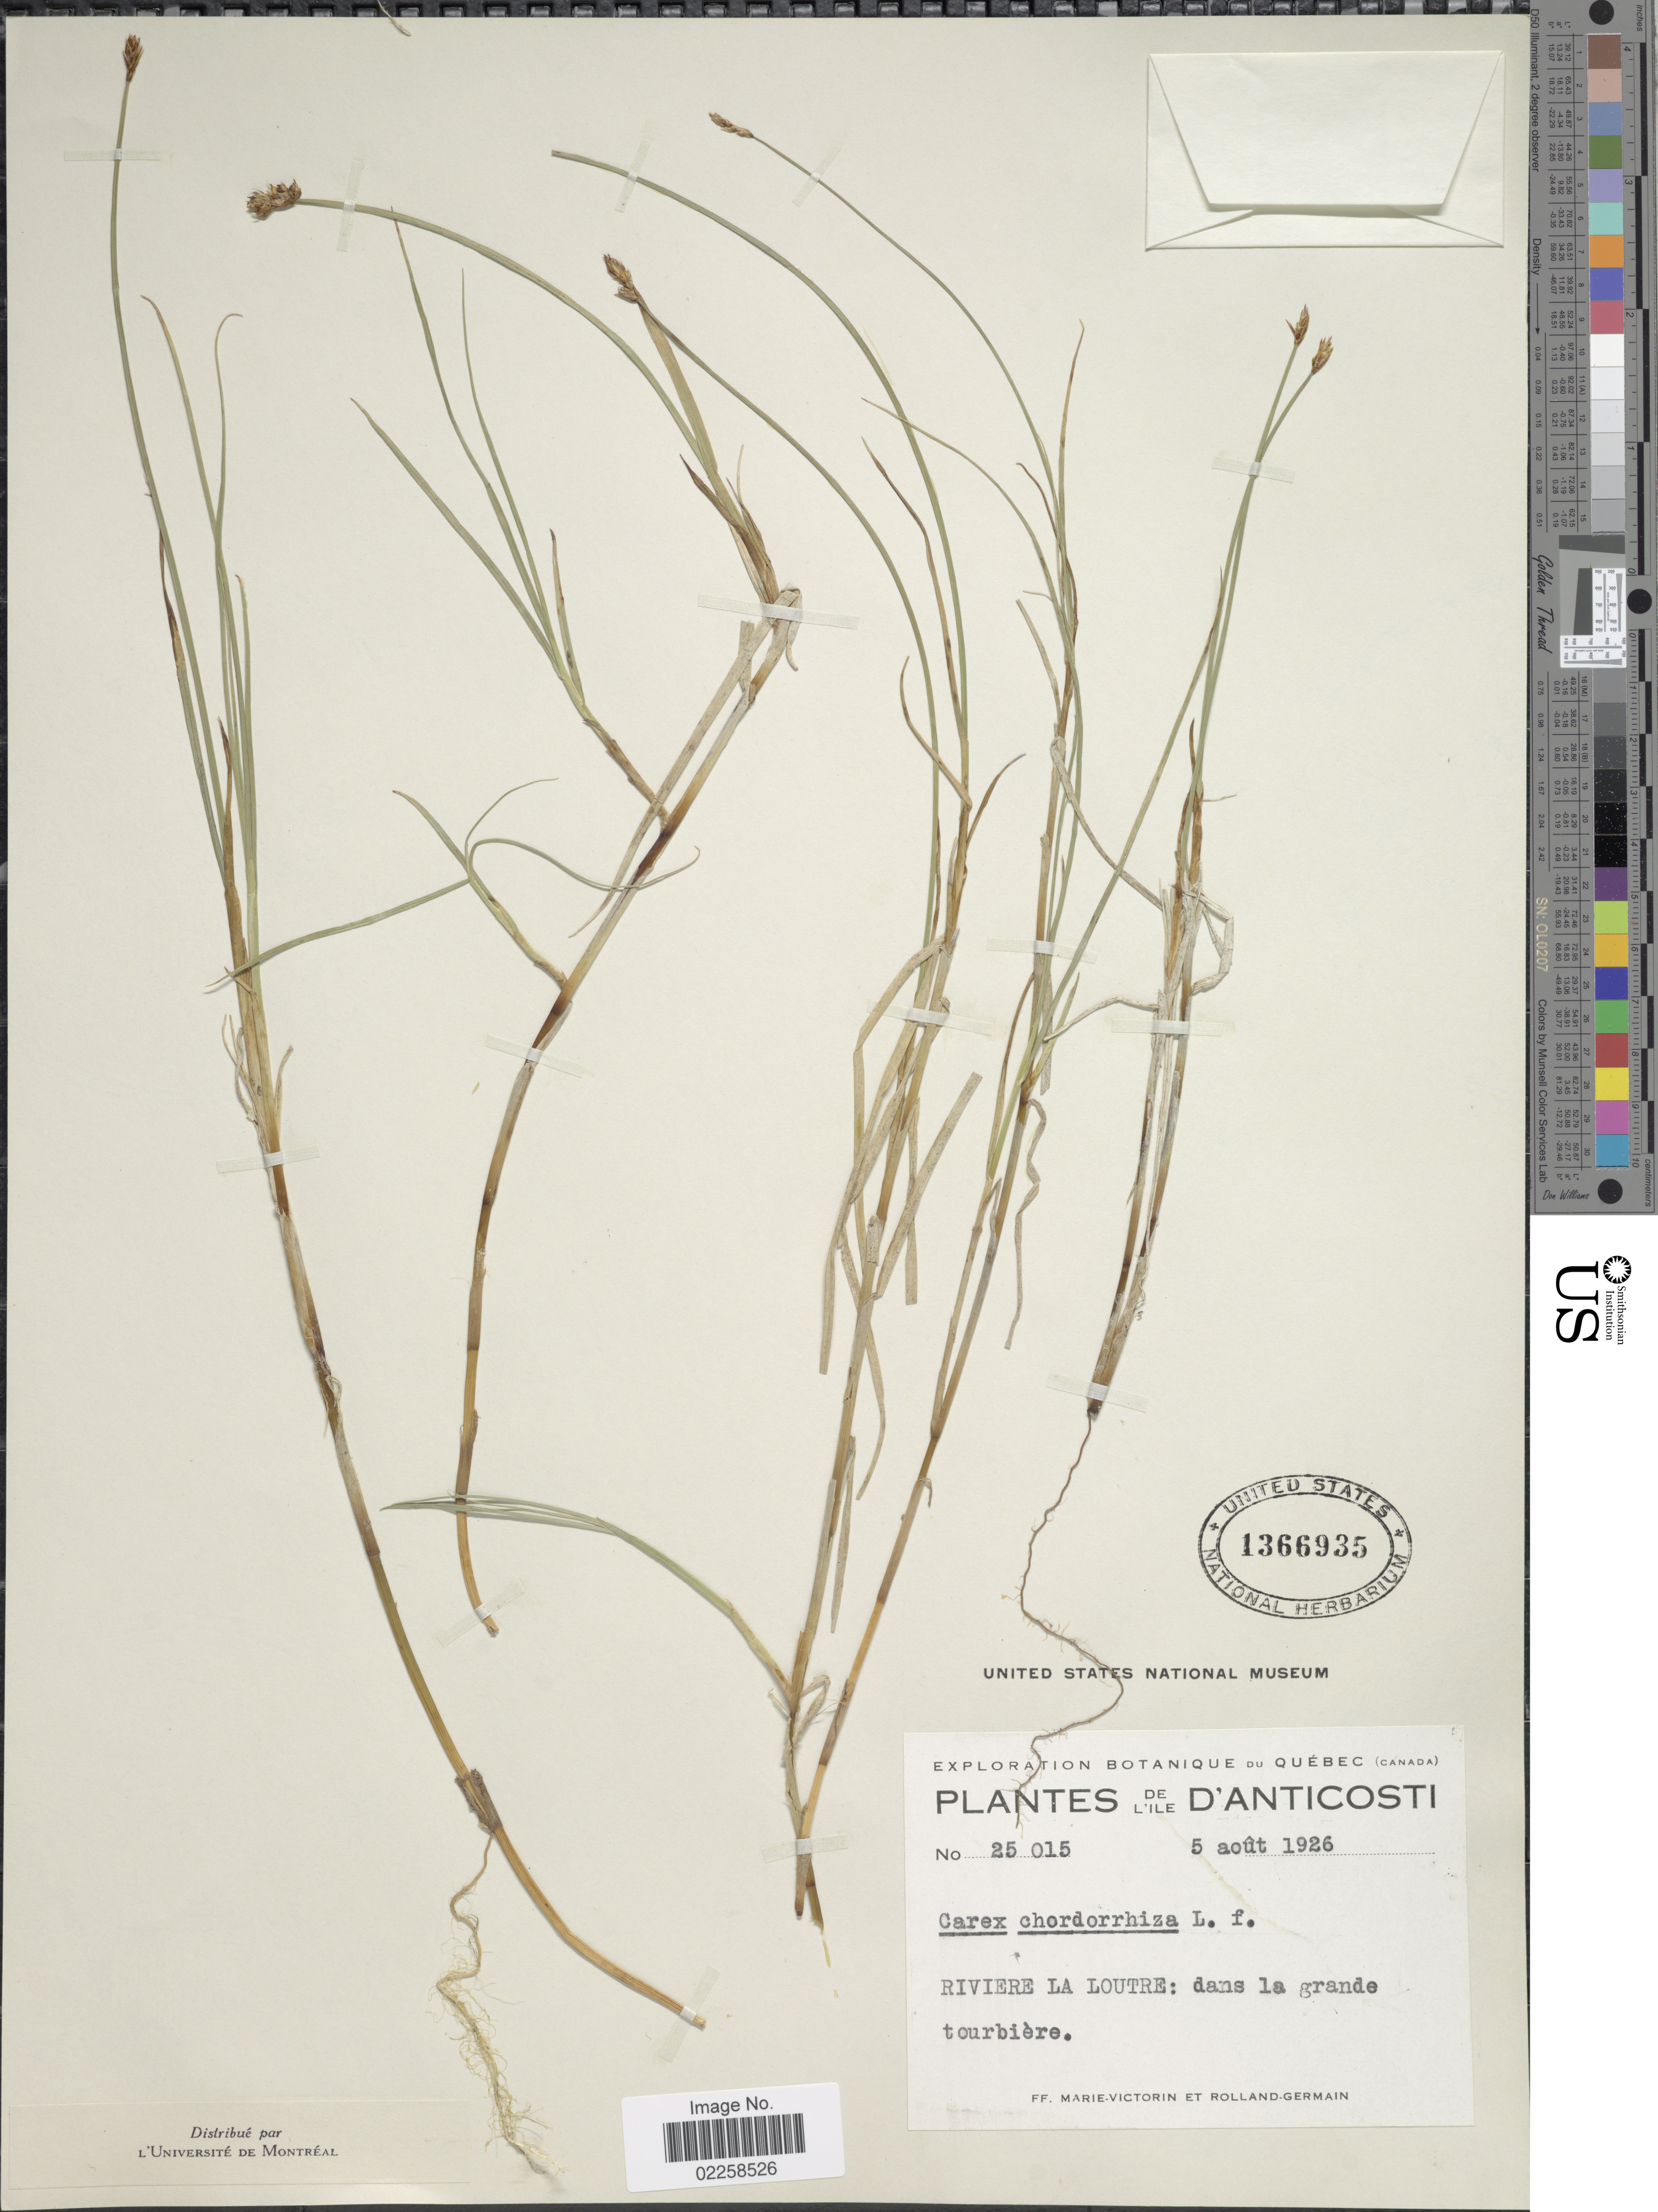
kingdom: Plantae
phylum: Tracheophyta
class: Liliopsida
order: Poales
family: Cyperaceae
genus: Carex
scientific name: Carex chordorrhiza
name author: L. f.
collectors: F. Marie-Victorin & Rolland-Germain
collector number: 25015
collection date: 1926-08-05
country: Canada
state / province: Quebec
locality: L'Ile D'Anticosti. Riviere La Loutre: dans la grande tourbiere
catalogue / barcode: US 1366935